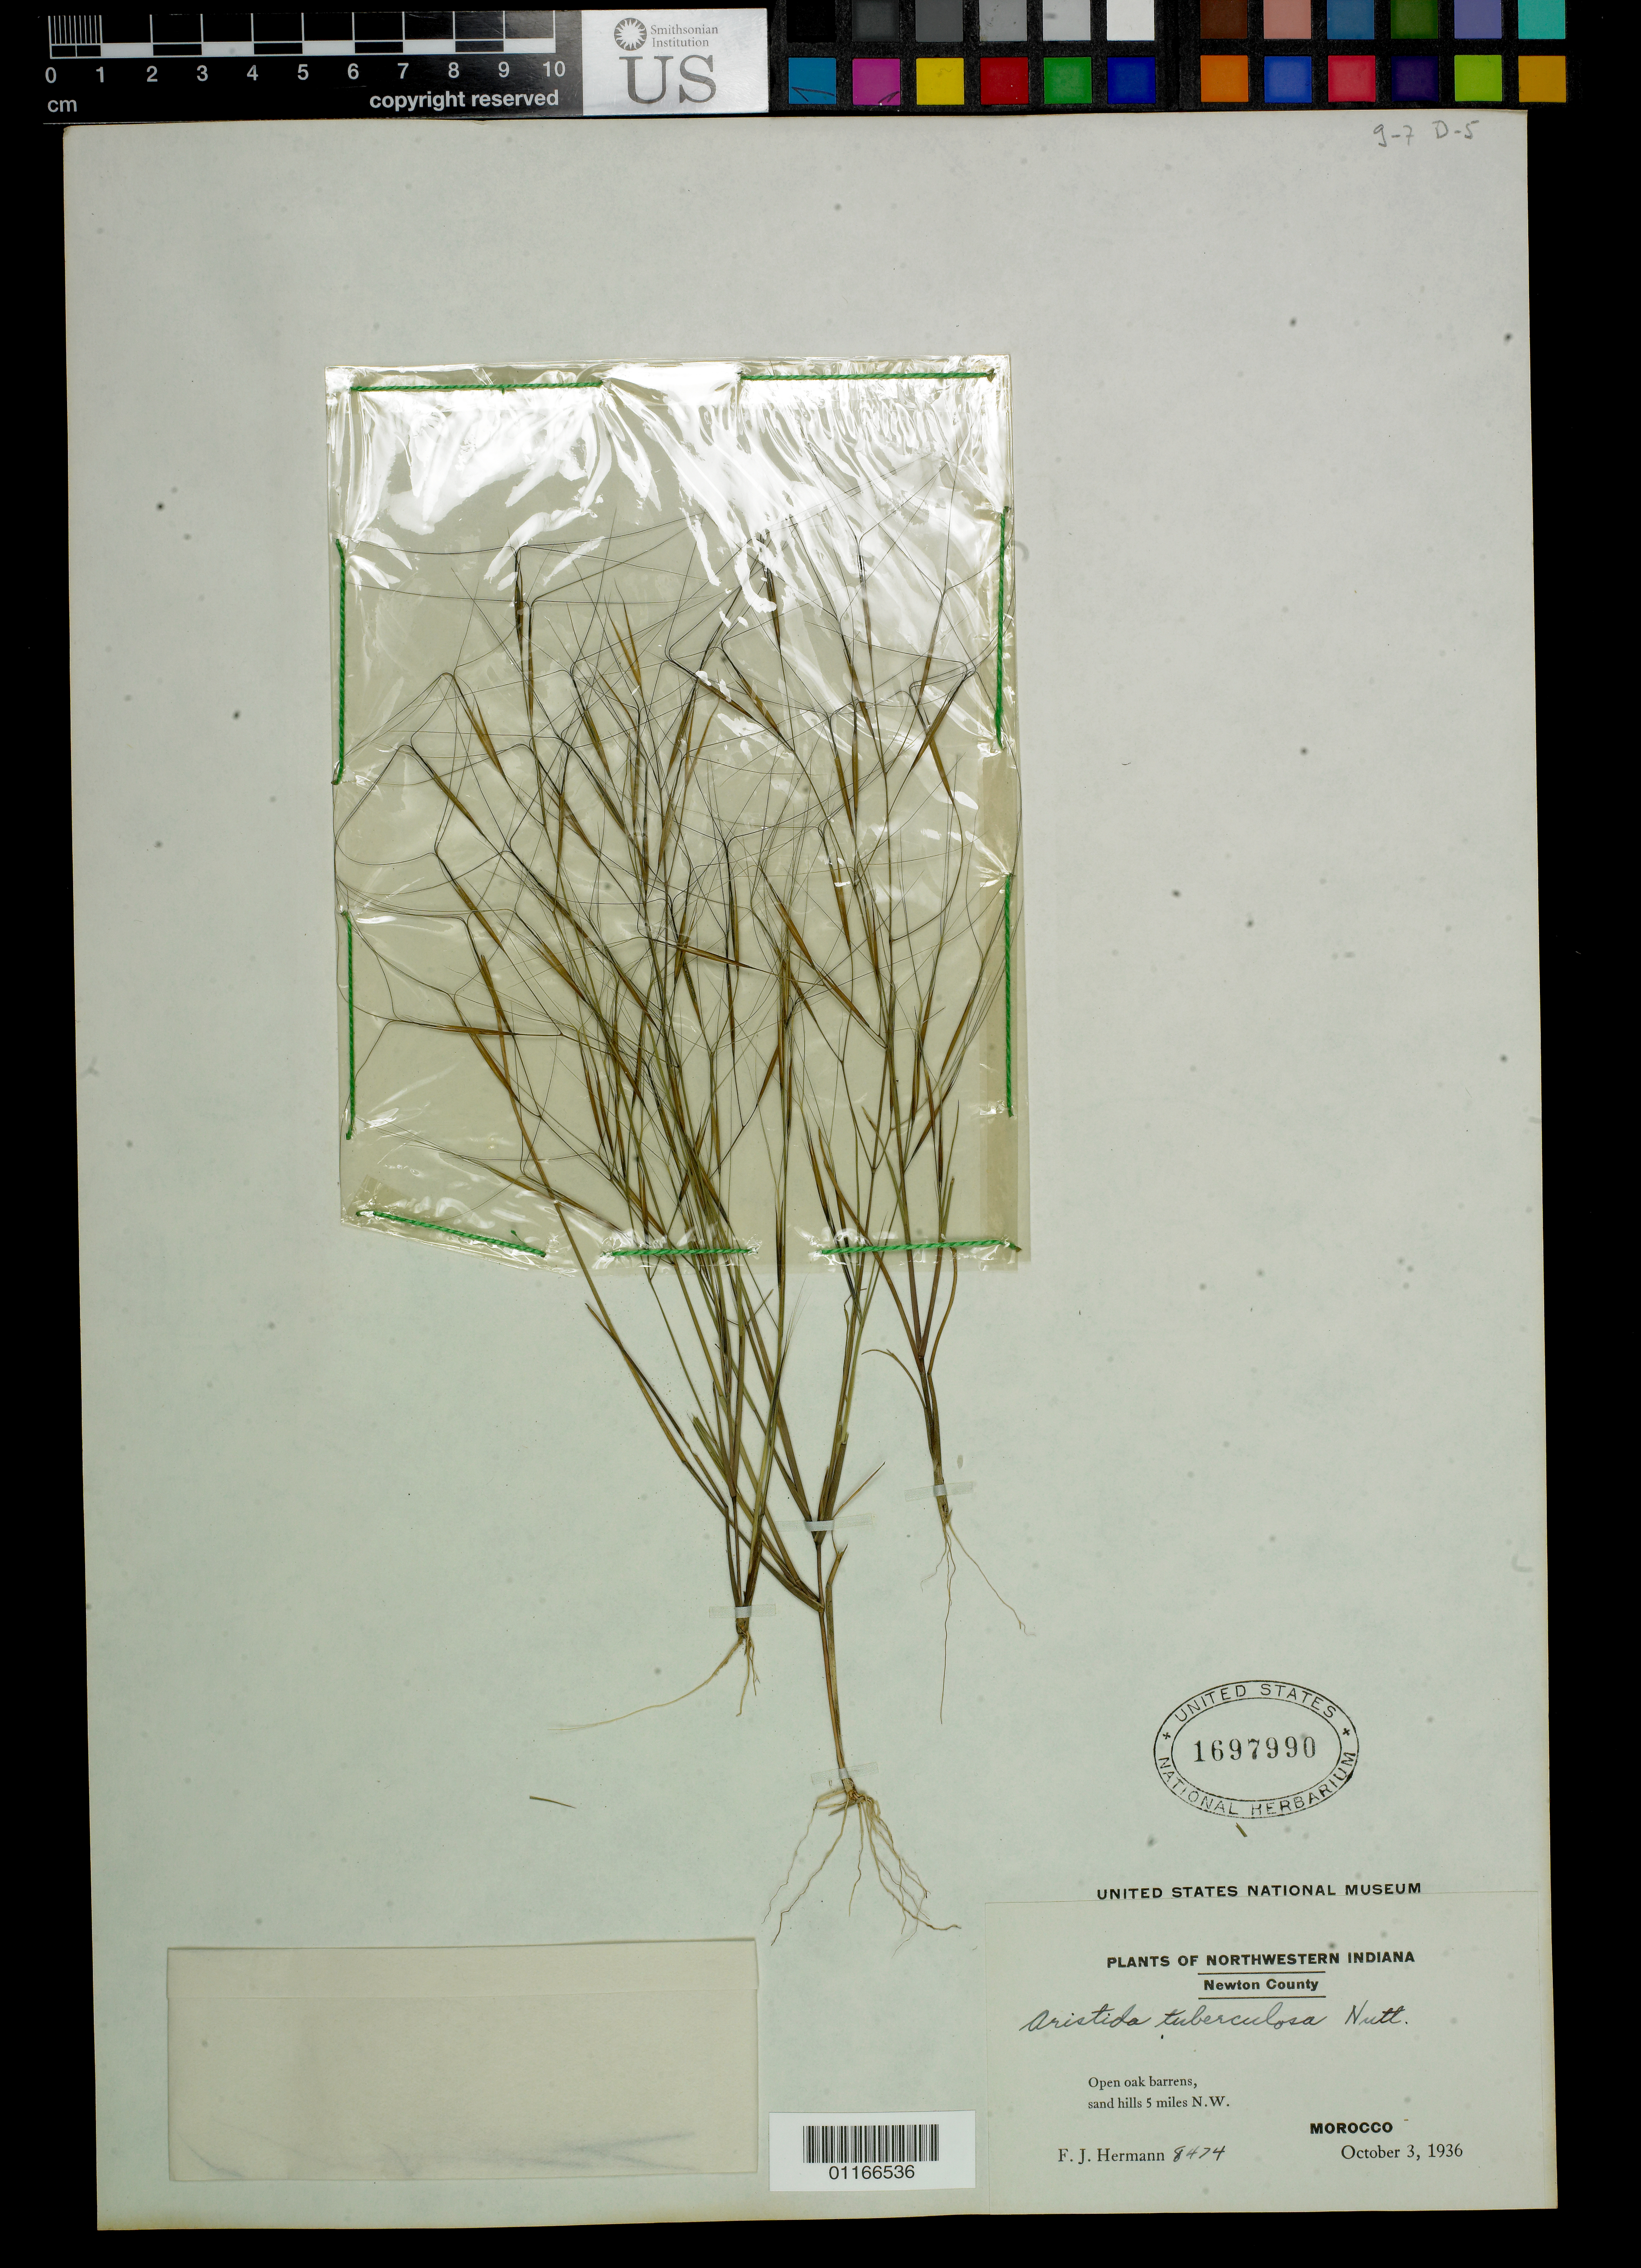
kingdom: Plantae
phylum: Tracheophyta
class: Liliopsida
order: Poales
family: Poaceae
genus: Aristida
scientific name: Aristida tuberculosa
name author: Nutt.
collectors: F. J. Hermann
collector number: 8474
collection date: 1936-10-03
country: United States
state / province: Indiana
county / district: Newton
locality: Open oak barrens, sand hills 5 miles NW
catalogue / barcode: US 1697990